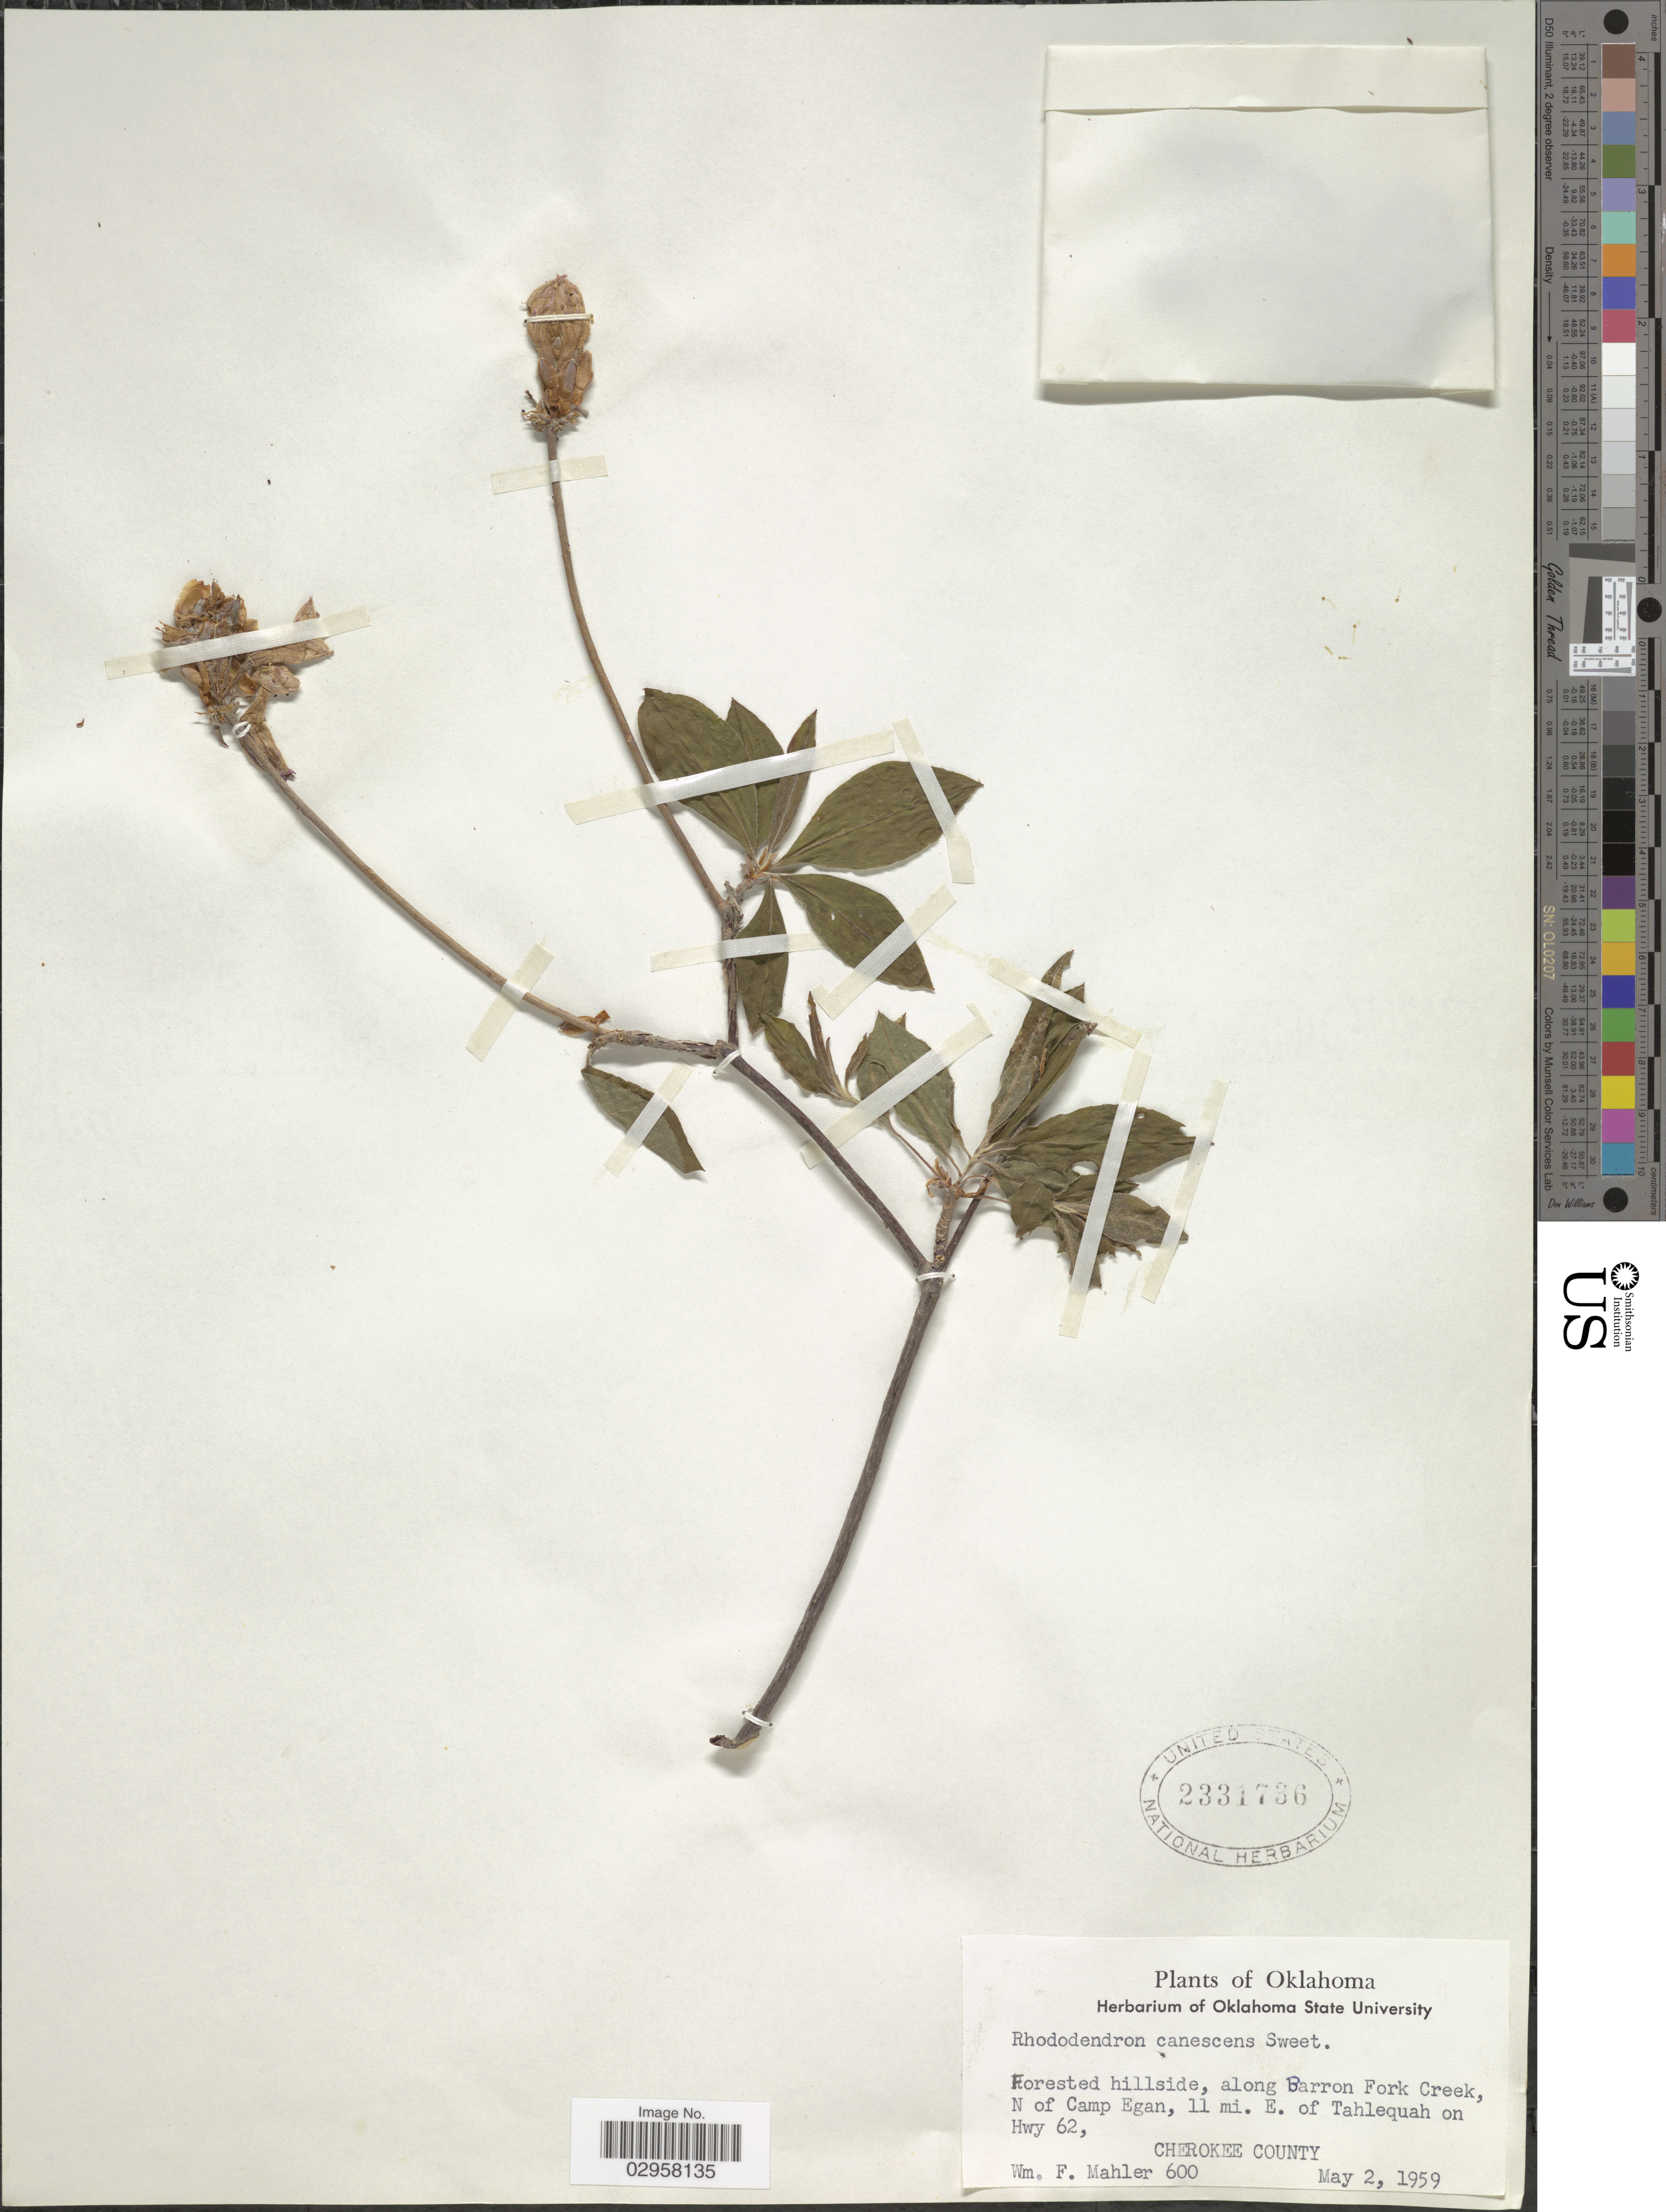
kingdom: Plantae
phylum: Tracheophyta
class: Magnoliopsida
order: Ericales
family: Ericaceae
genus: Rhododendron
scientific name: Rhododendron canescens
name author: (Michx.) Sweet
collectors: W. F. Mahler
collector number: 600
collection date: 1959-05-02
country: United States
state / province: Oklahoma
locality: Forested hillside, along Barron Fork Creek, N of Camp Egan, 11 mi. E. of Tahlequah on Hwy 62. Cherokee County.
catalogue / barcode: US 2331736